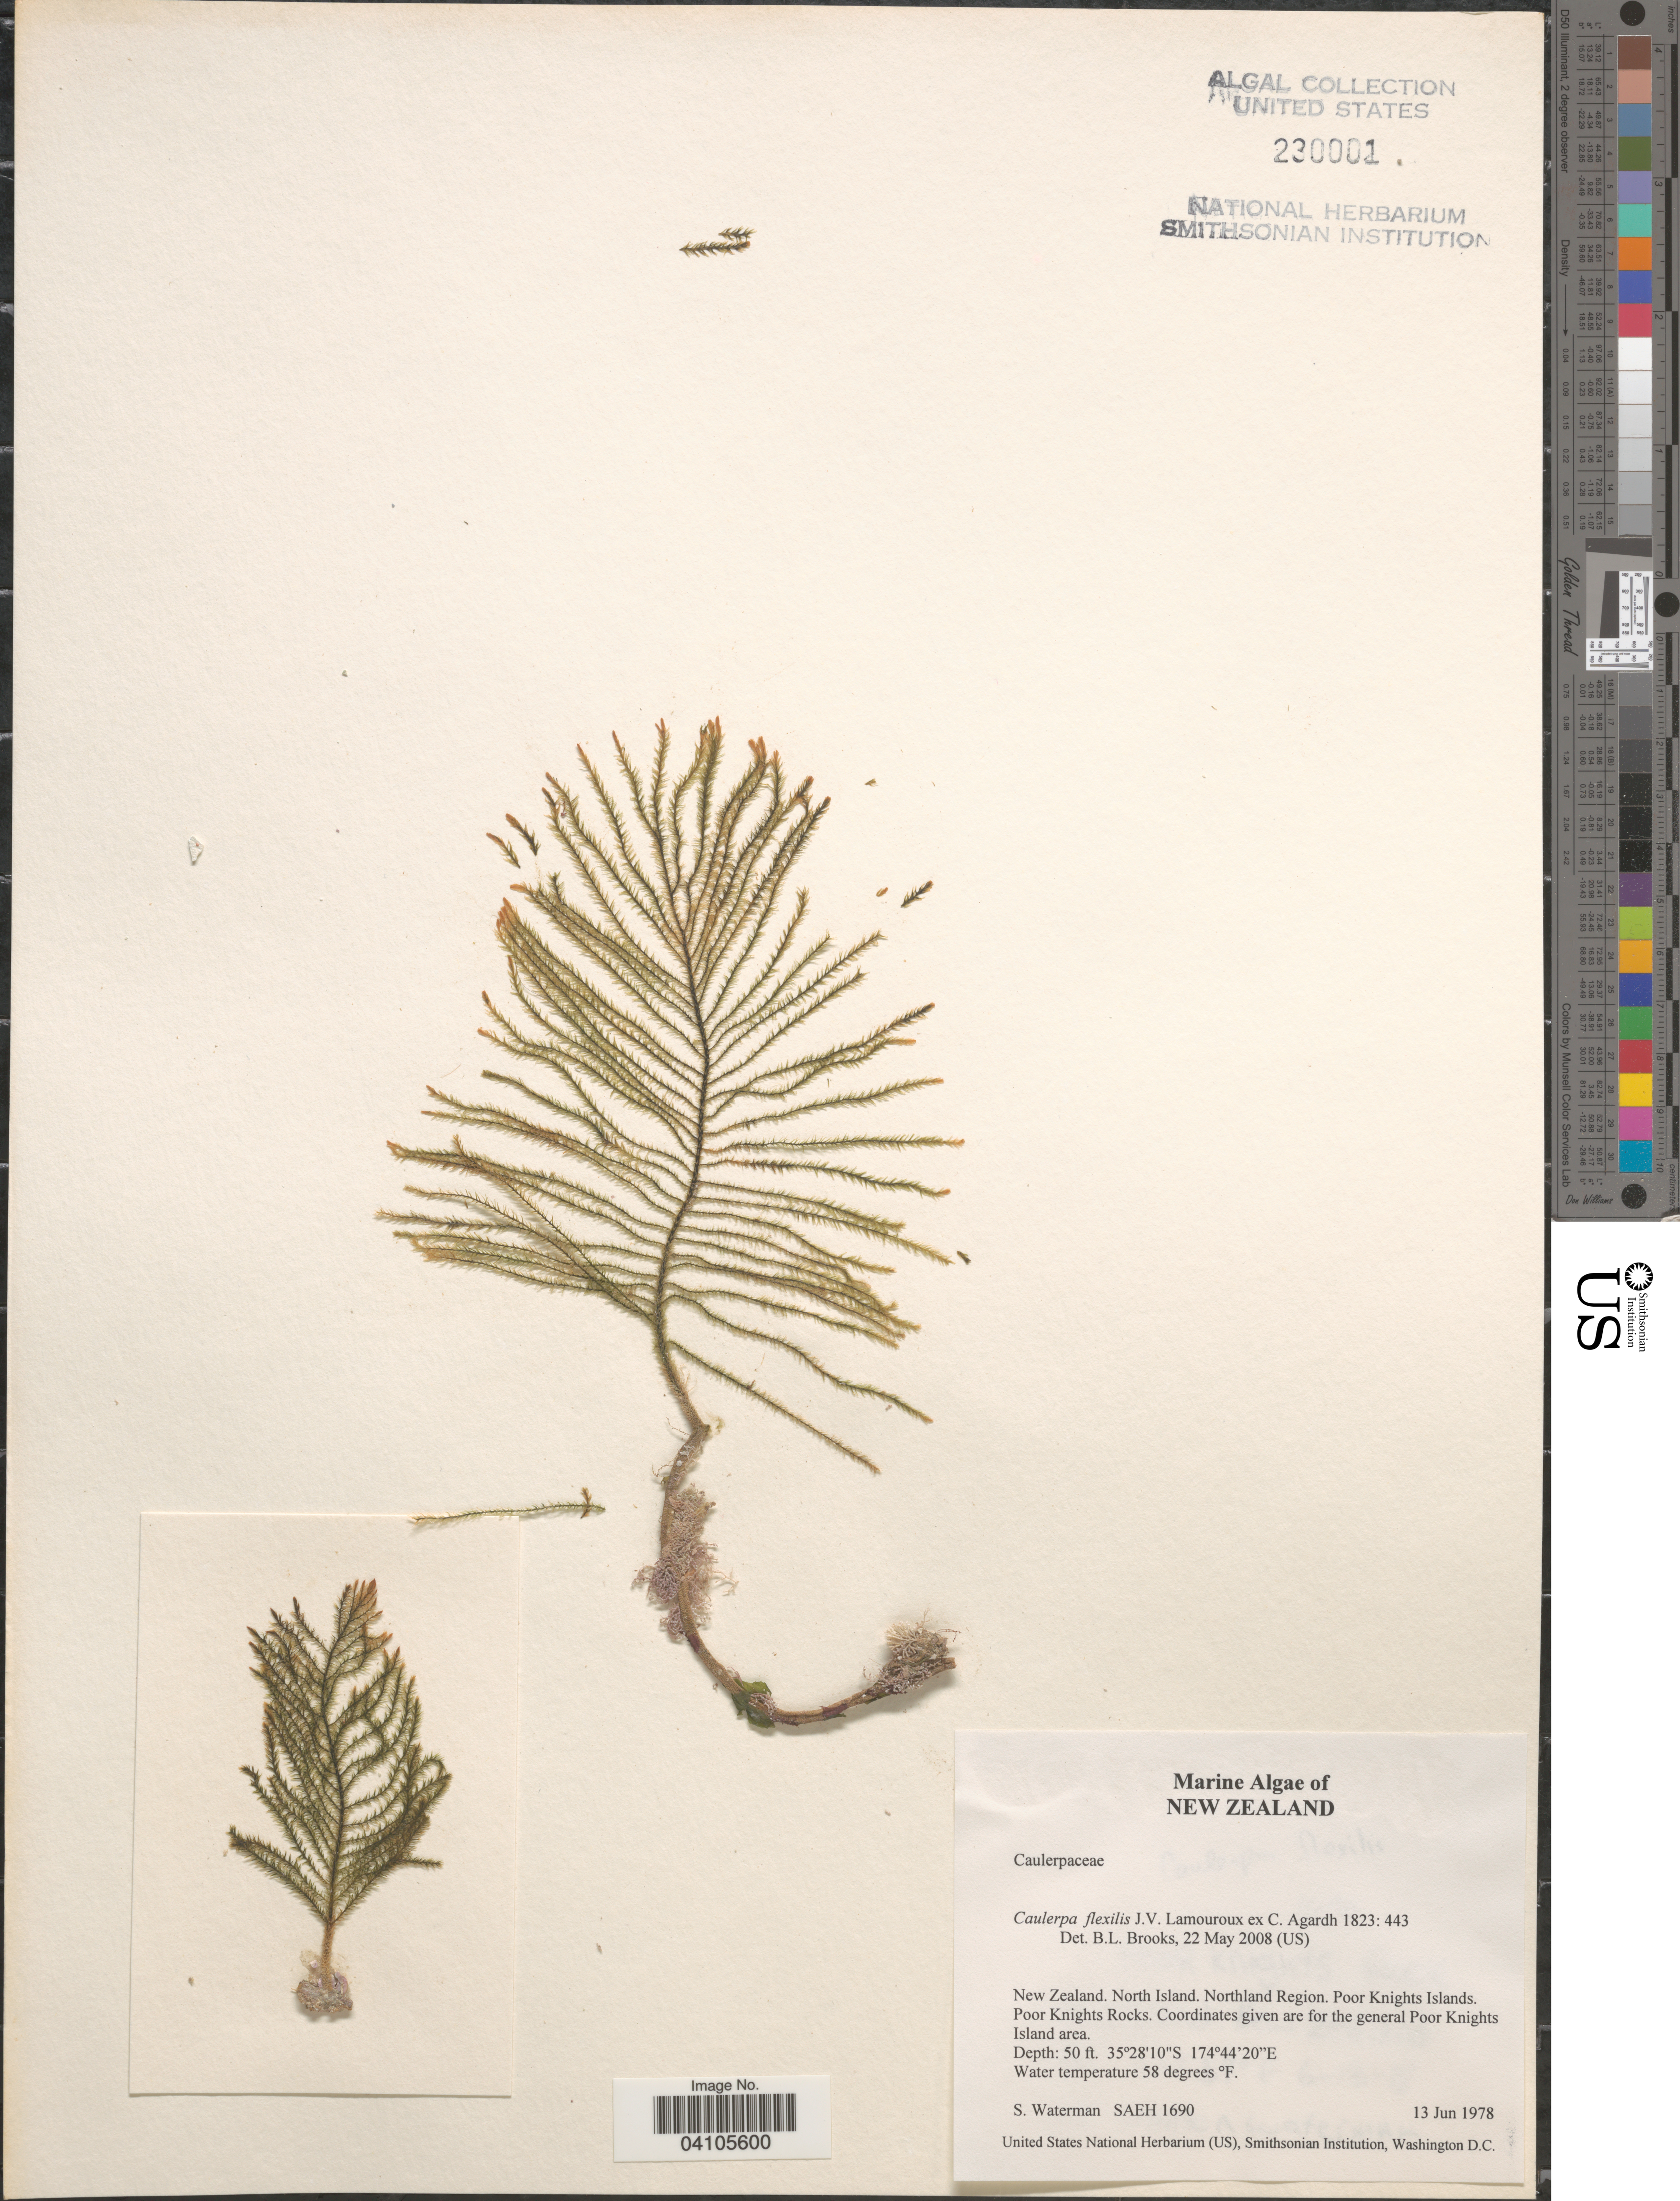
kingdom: Plantae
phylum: Chlorophyta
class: Ulvophyceae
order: Bryopsidales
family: Caulerpaceae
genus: Caulerpa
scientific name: Caulerpa flexilis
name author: J.V.Lamouroux ex C. Agardh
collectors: S. Waterman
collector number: SAEH 1690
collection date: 1978-06-13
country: New Zealand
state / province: Northland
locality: North Island. Northland Region. Poor Knights Islands. Poor Knights Rocks.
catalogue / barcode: US 230001